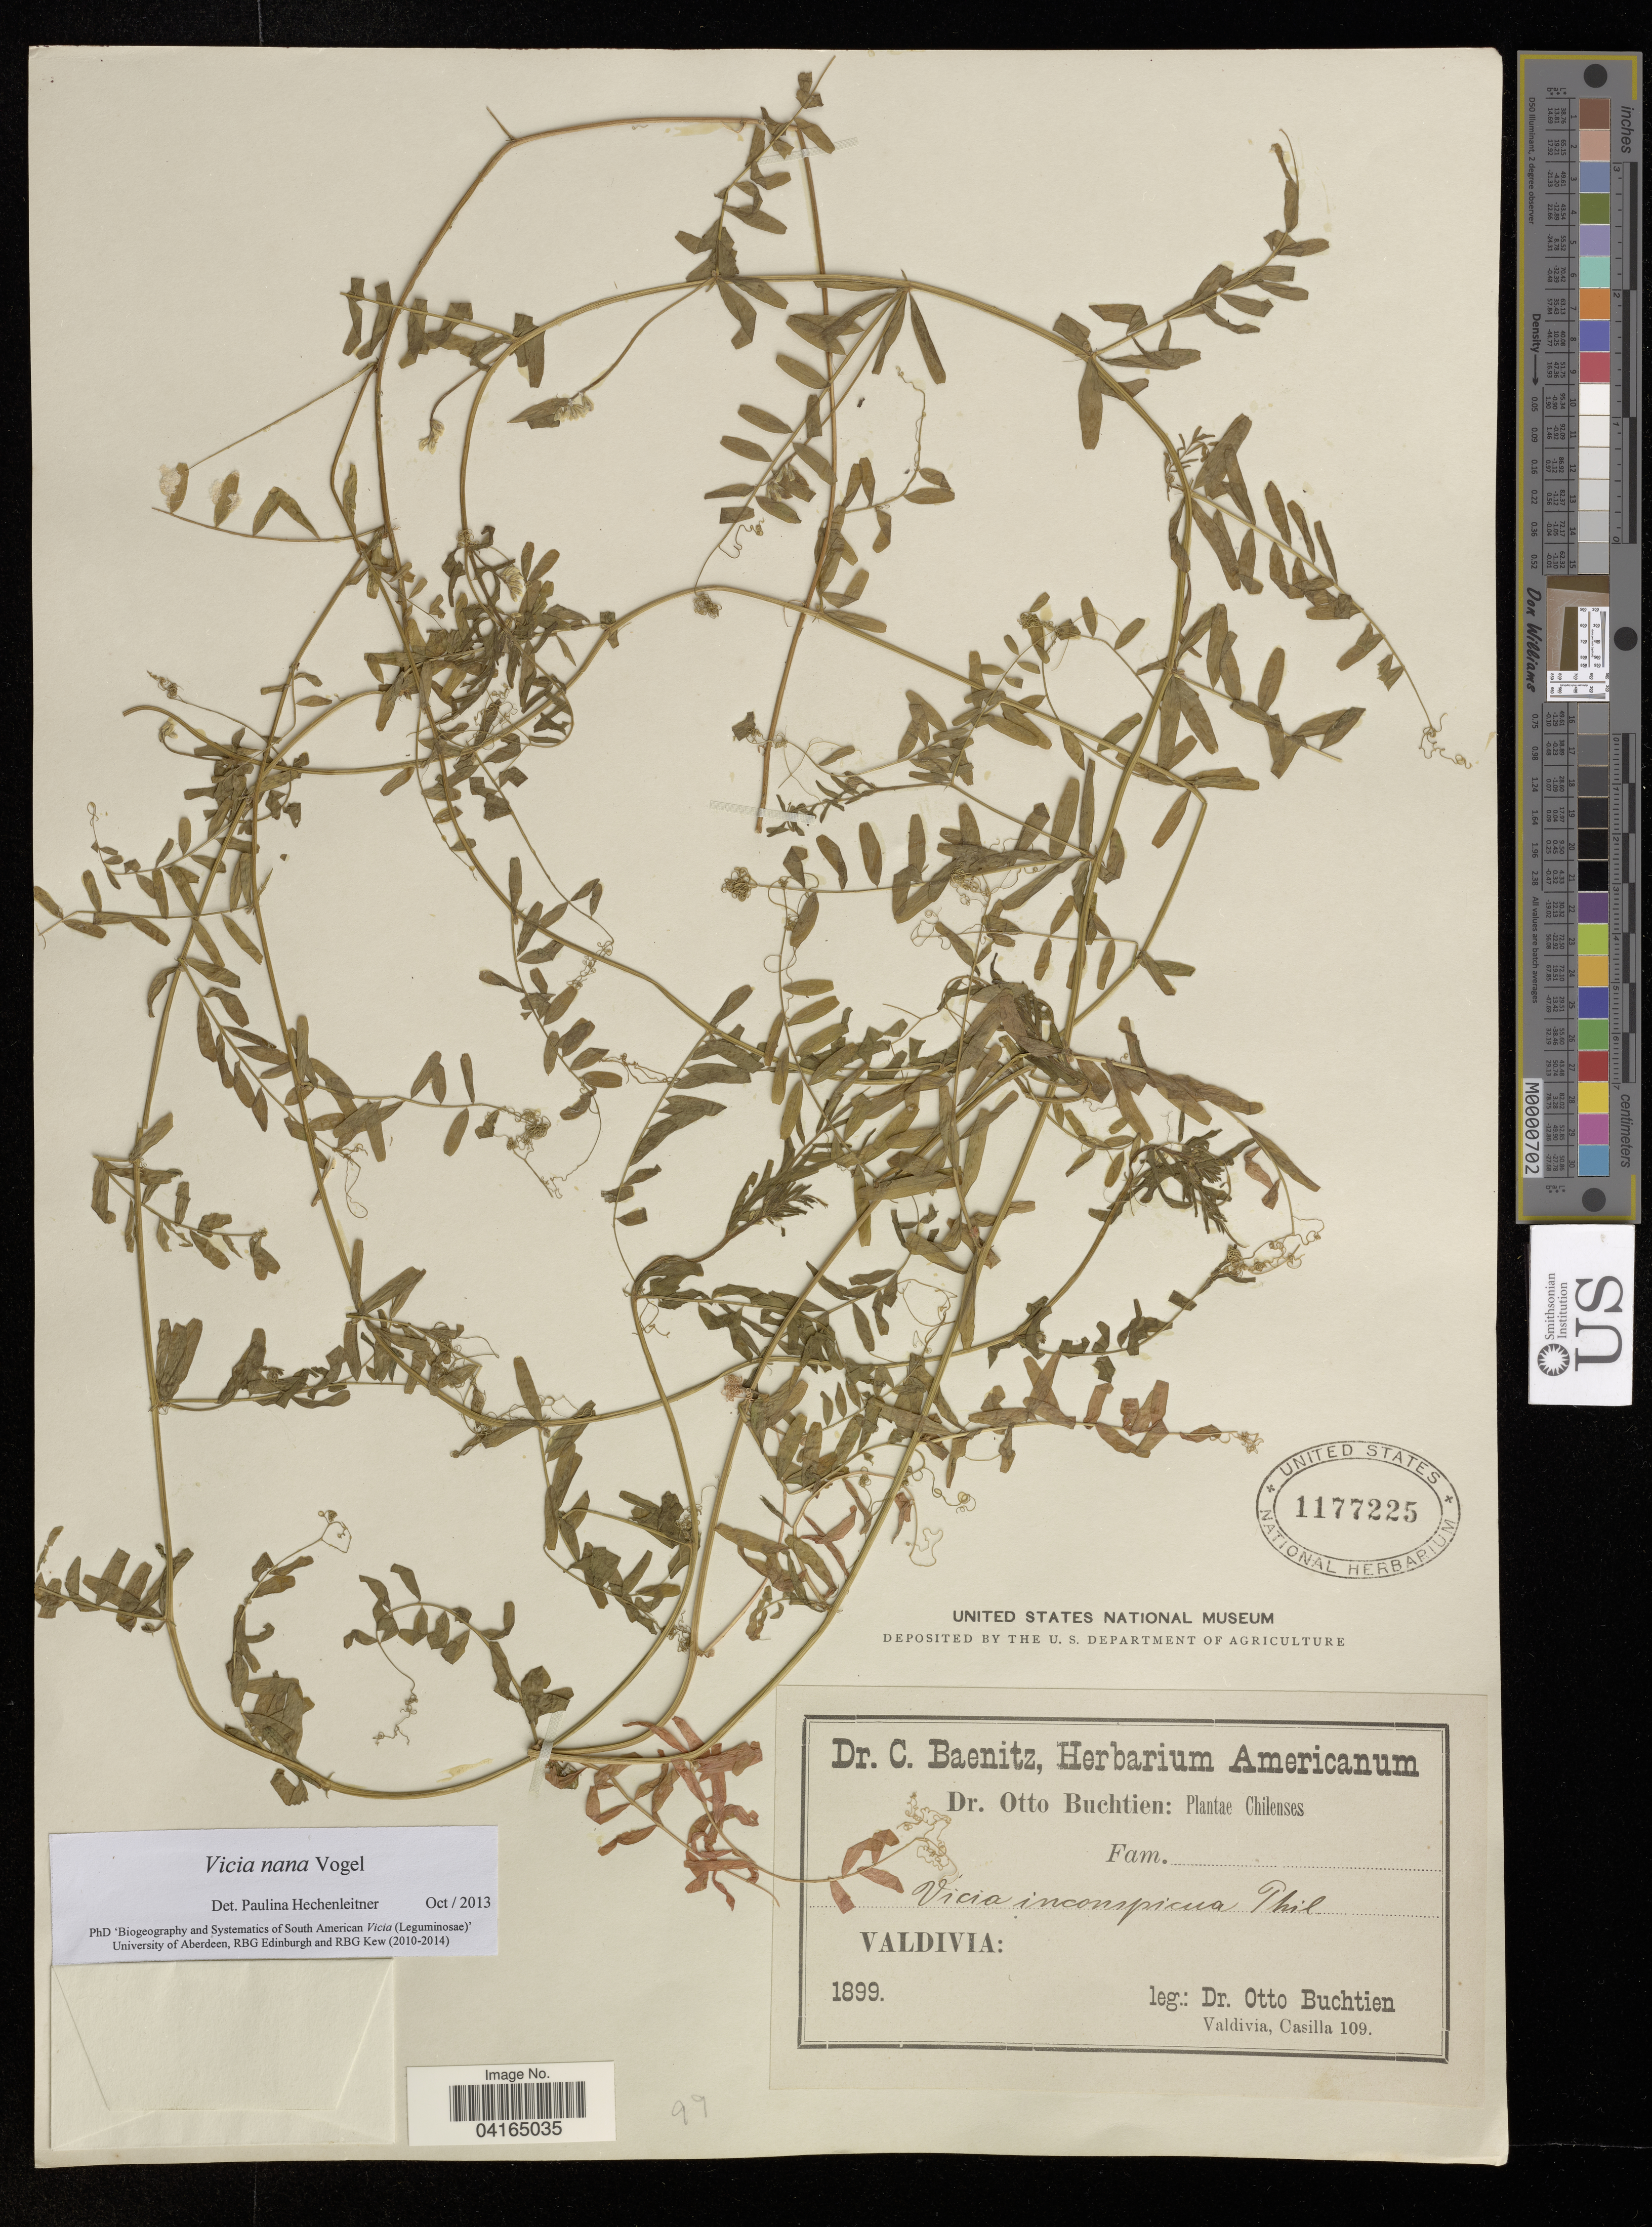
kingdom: Plantae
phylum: Tracheophyta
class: Magnoliopsida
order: Fabales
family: Fabaceae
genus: Vicia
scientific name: Vicia nana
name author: Vogel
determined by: Hechenleitner, Paulina, RBG Edinburgh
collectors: O. Buchtien & C. Valdivia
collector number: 109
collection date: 1899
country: Chile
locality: Valdivia:.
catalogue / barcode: US 1177225